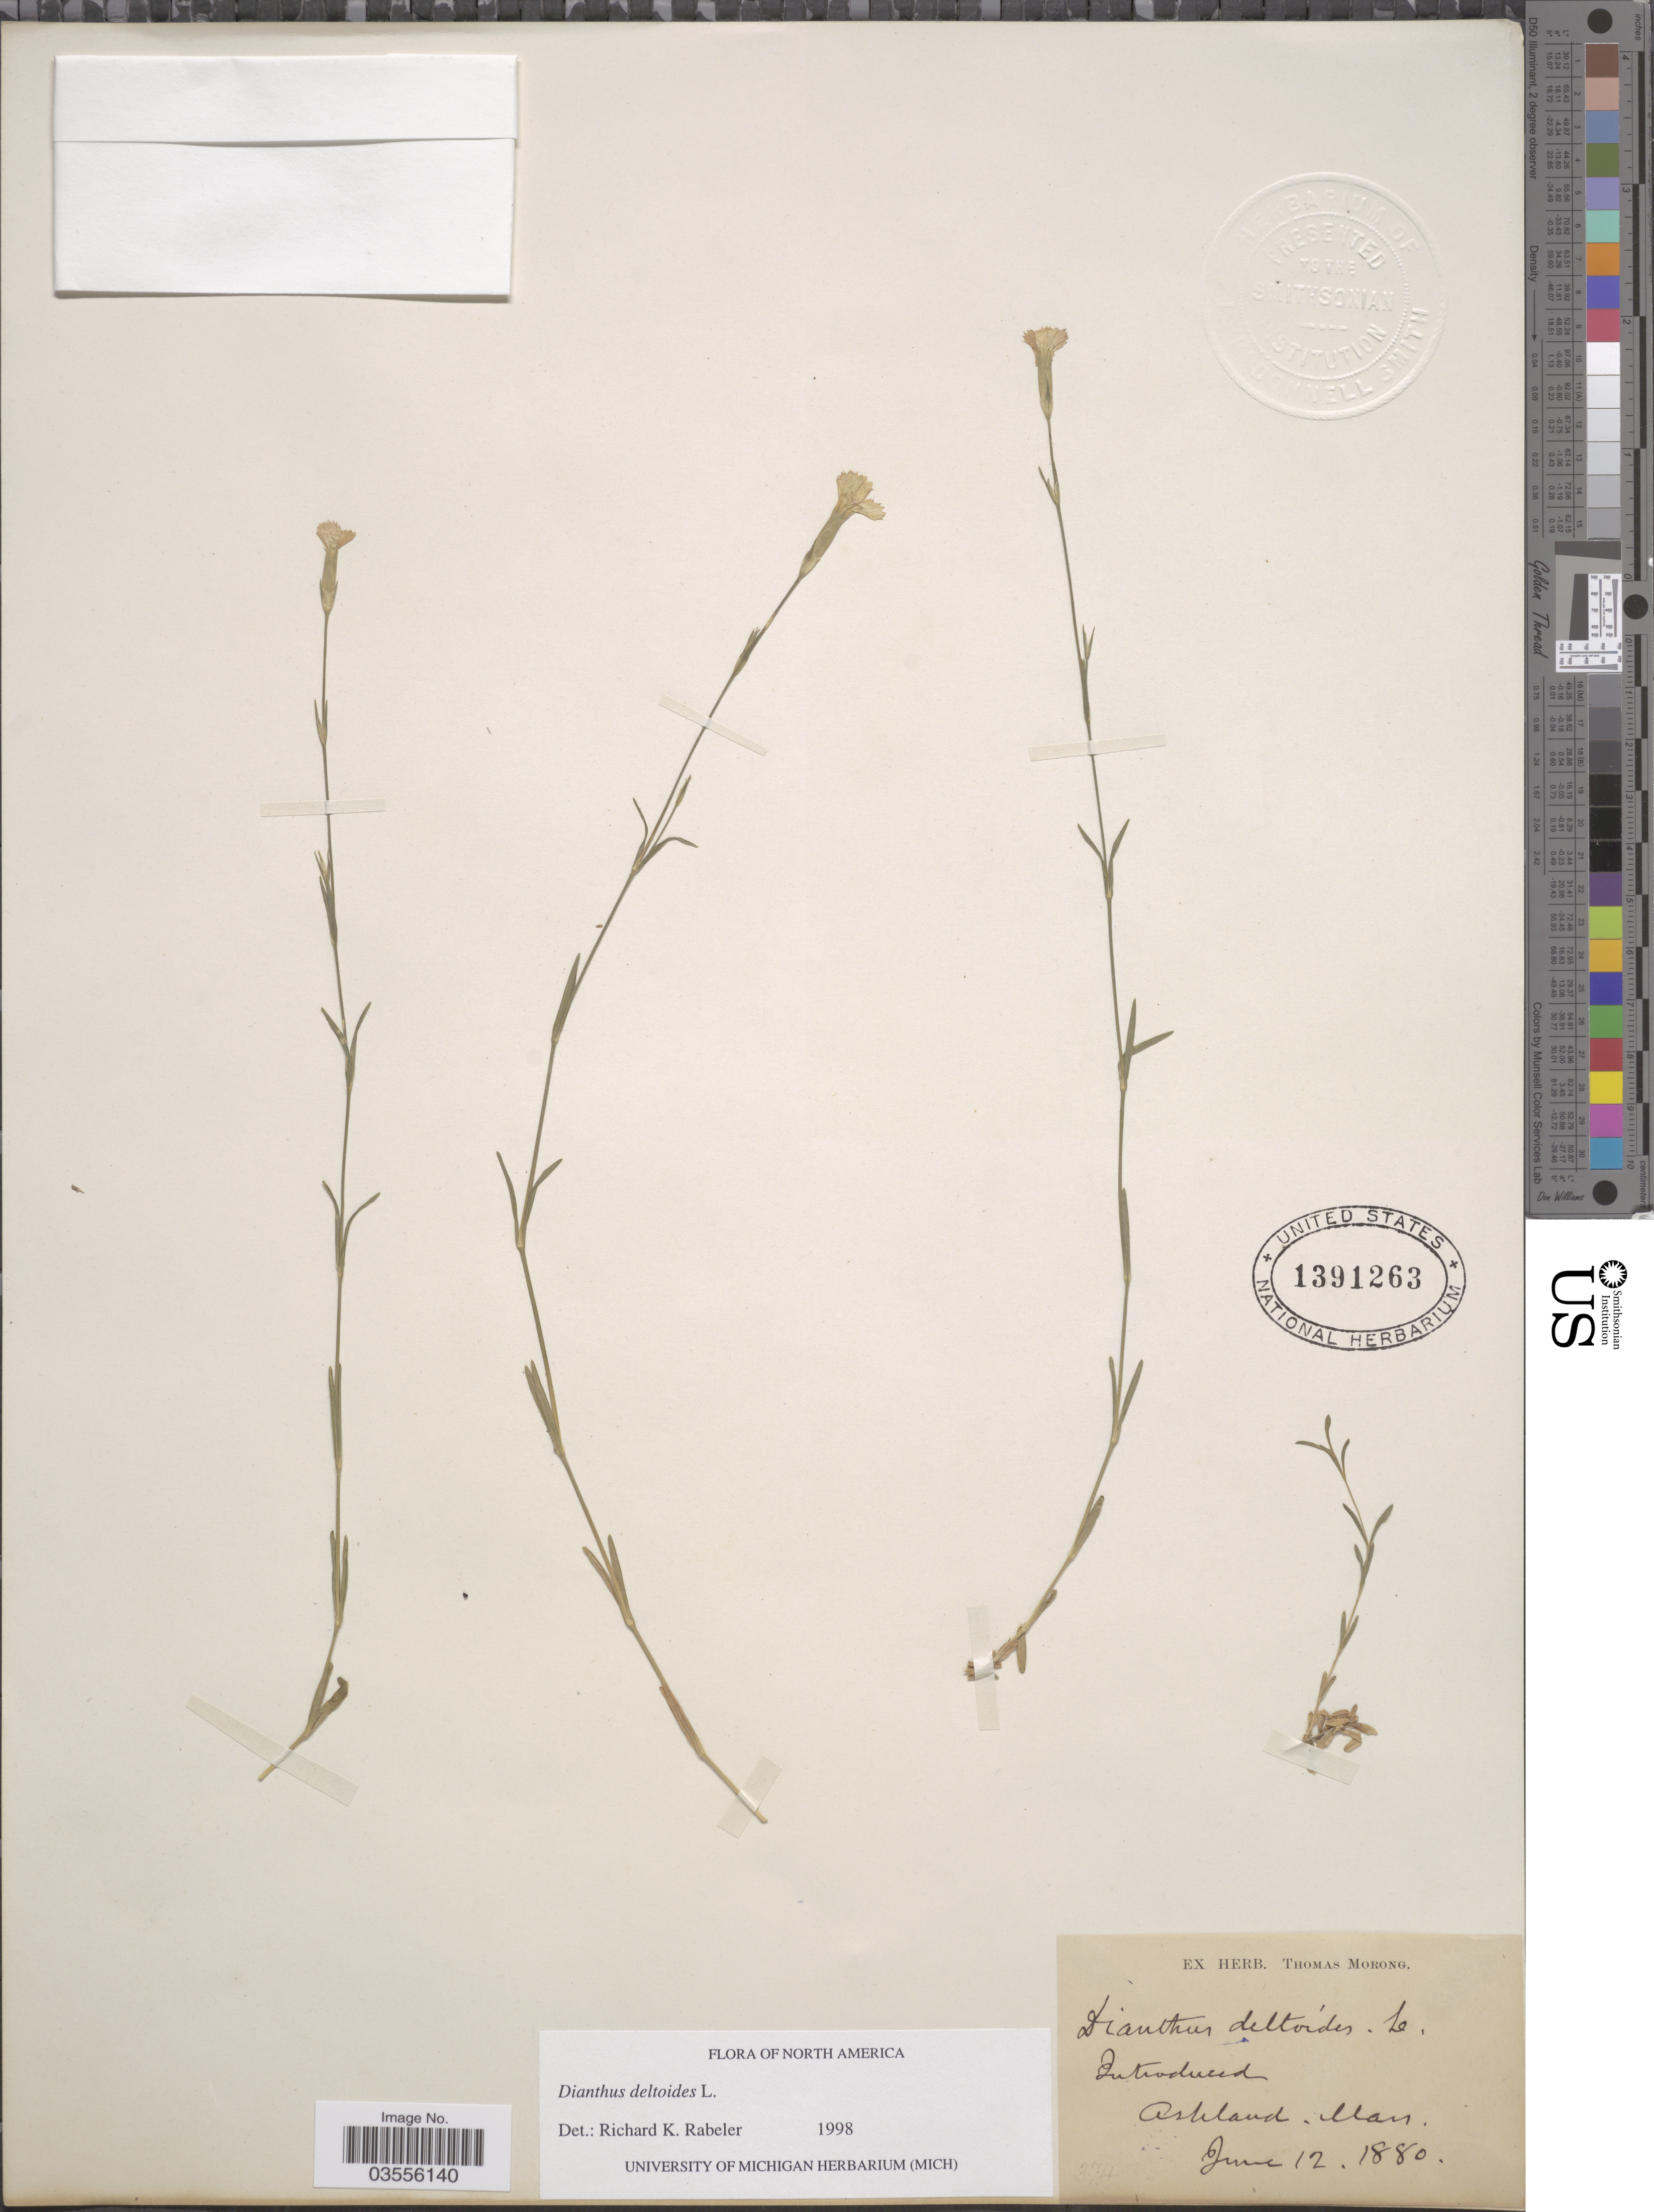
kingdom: Plantae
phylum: Tracheophyta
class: Magnoliopsida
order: Caryophyllales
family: Caryophyllaceae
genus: Dianthus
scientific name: Dianthus deltoides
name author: L.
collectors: ex Herb. T. Morong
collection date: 1880-06-12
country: United States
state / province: Massachusetts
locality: Ashland.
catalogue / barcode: US 1391263